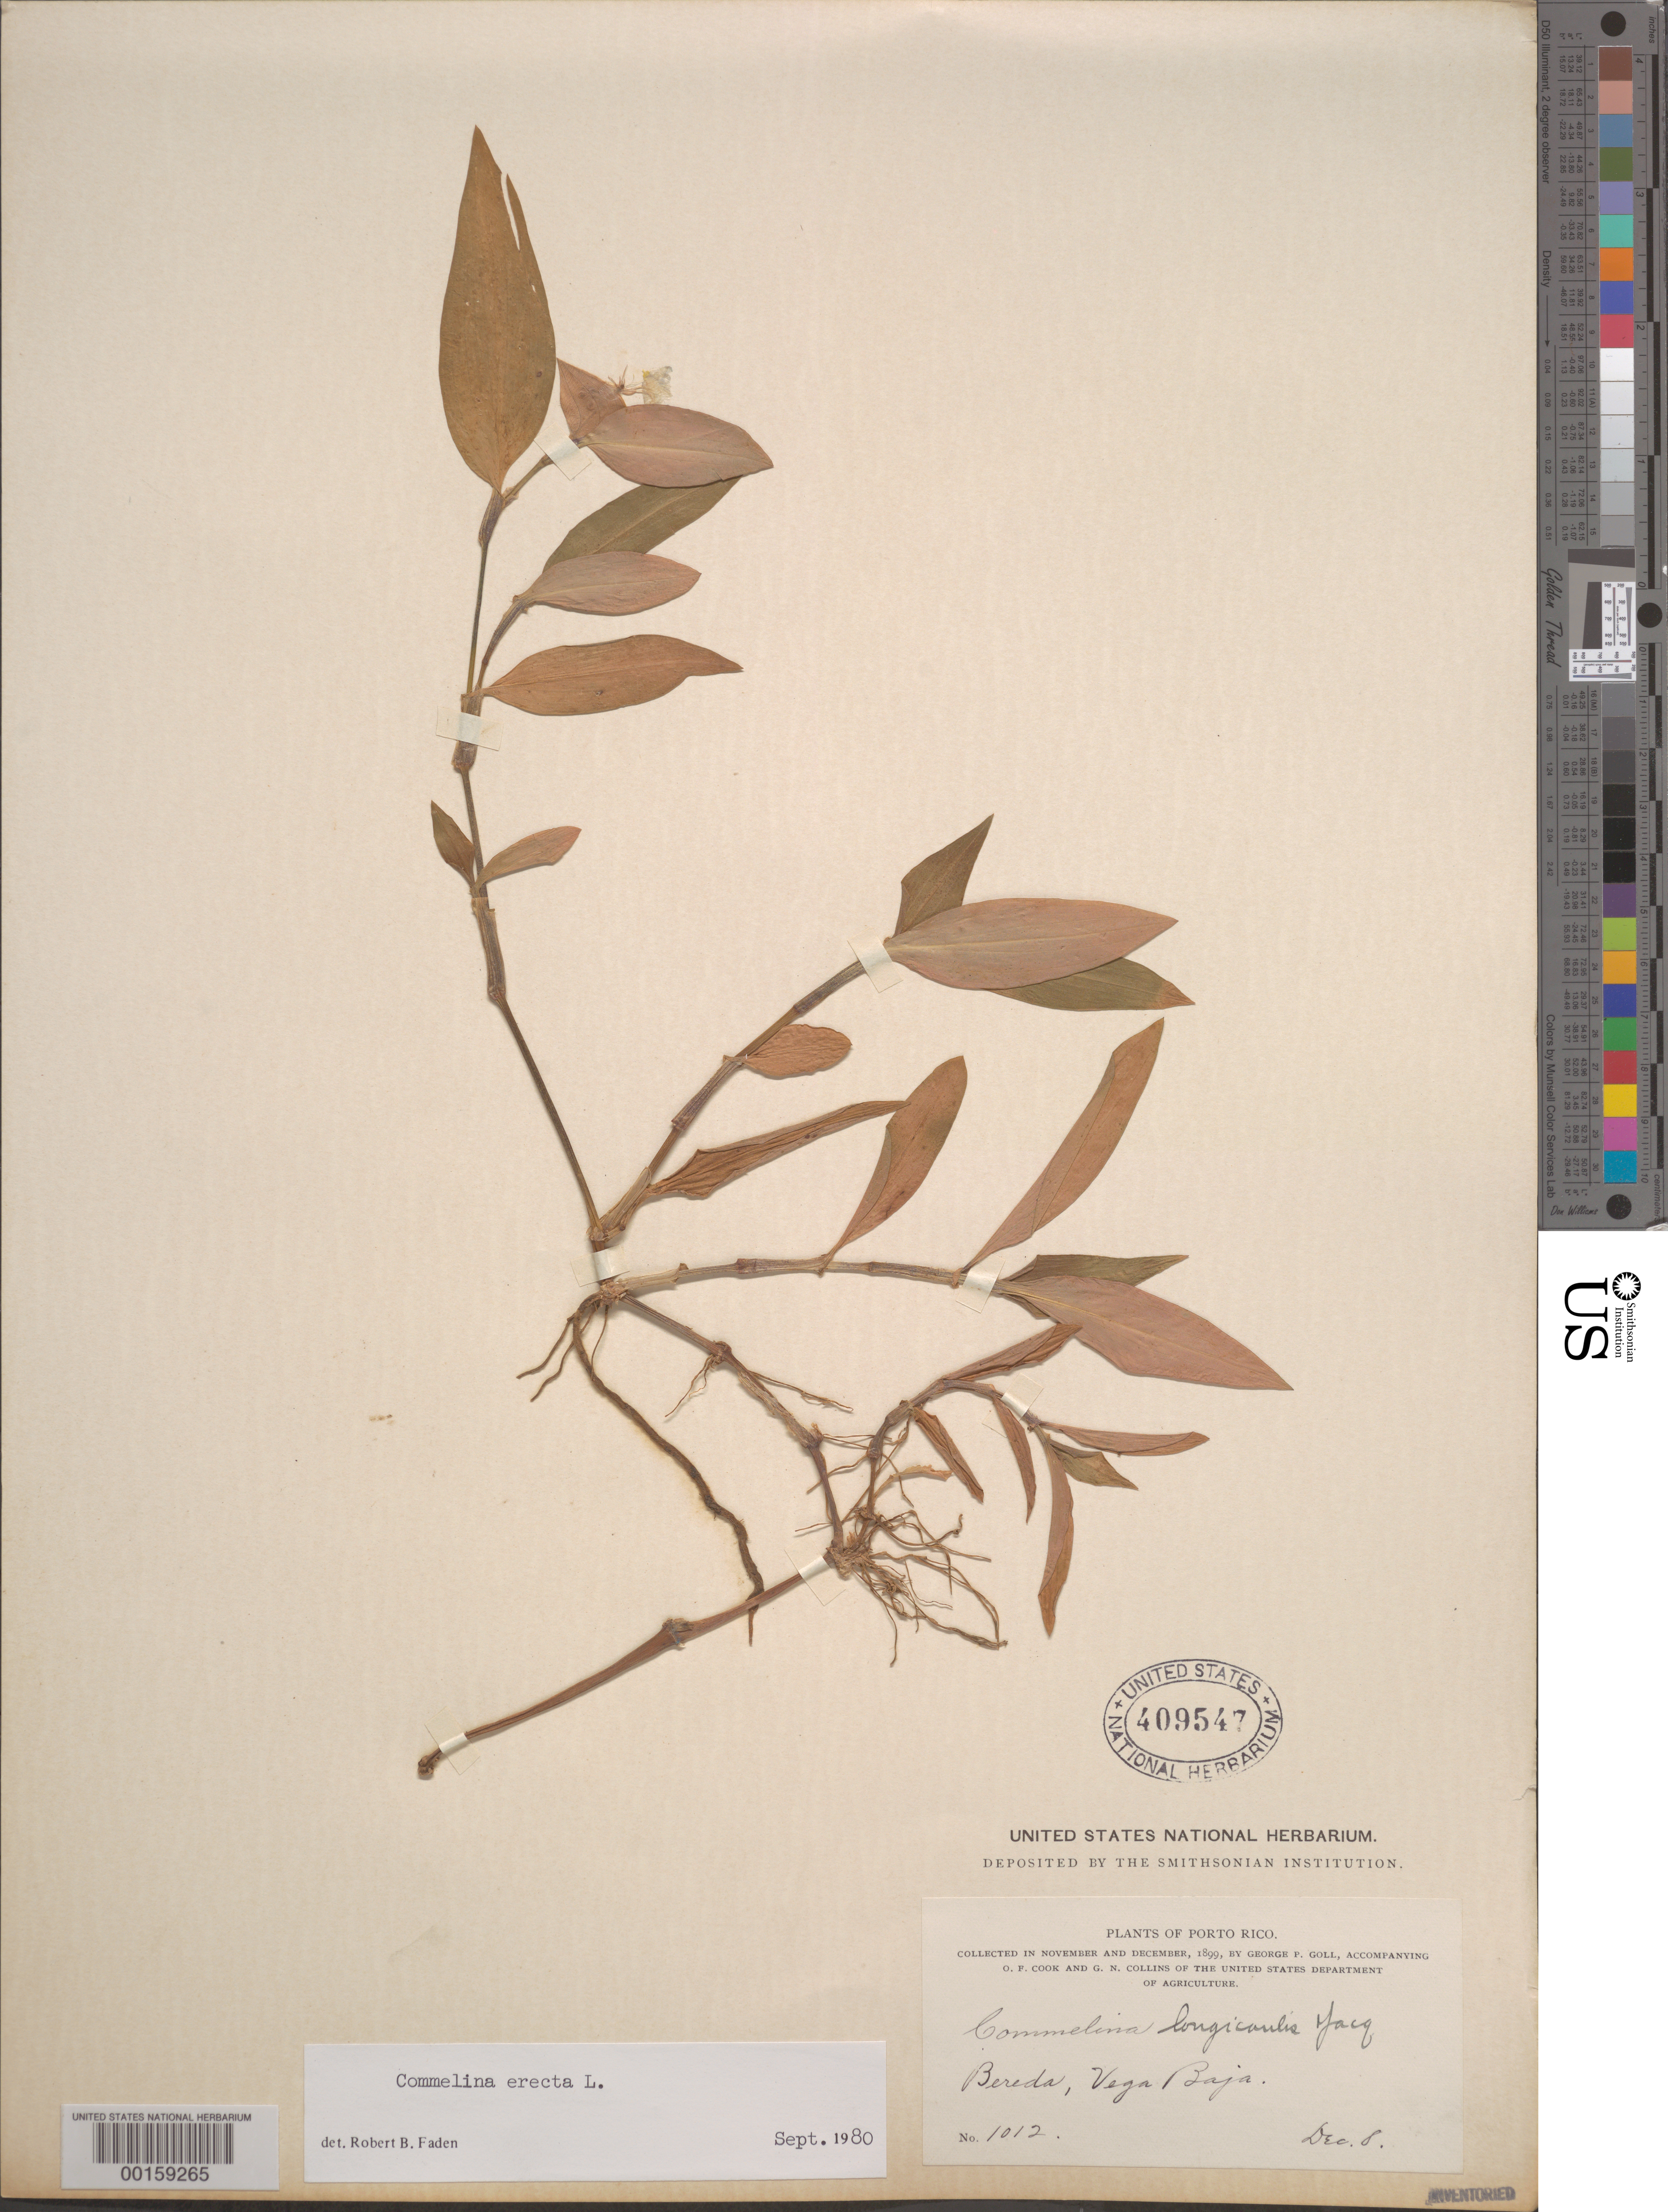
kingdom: Plantae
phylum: Tracheophyta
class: Liliopsida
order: Commelinales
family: Commelinaceae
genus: Commelina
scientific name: Commelina erecta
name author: L.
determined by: Faden, Robert B., (US), Smithsonian Institution - National Museum of Natural History (UNITED STATES)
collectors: G. P. Goll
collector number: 1012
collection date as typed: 08 Dec 1899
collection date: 1899-12-08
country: Puerto Rico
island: Greater Antilles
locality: Bereda; vega baja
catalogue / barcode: US 409547